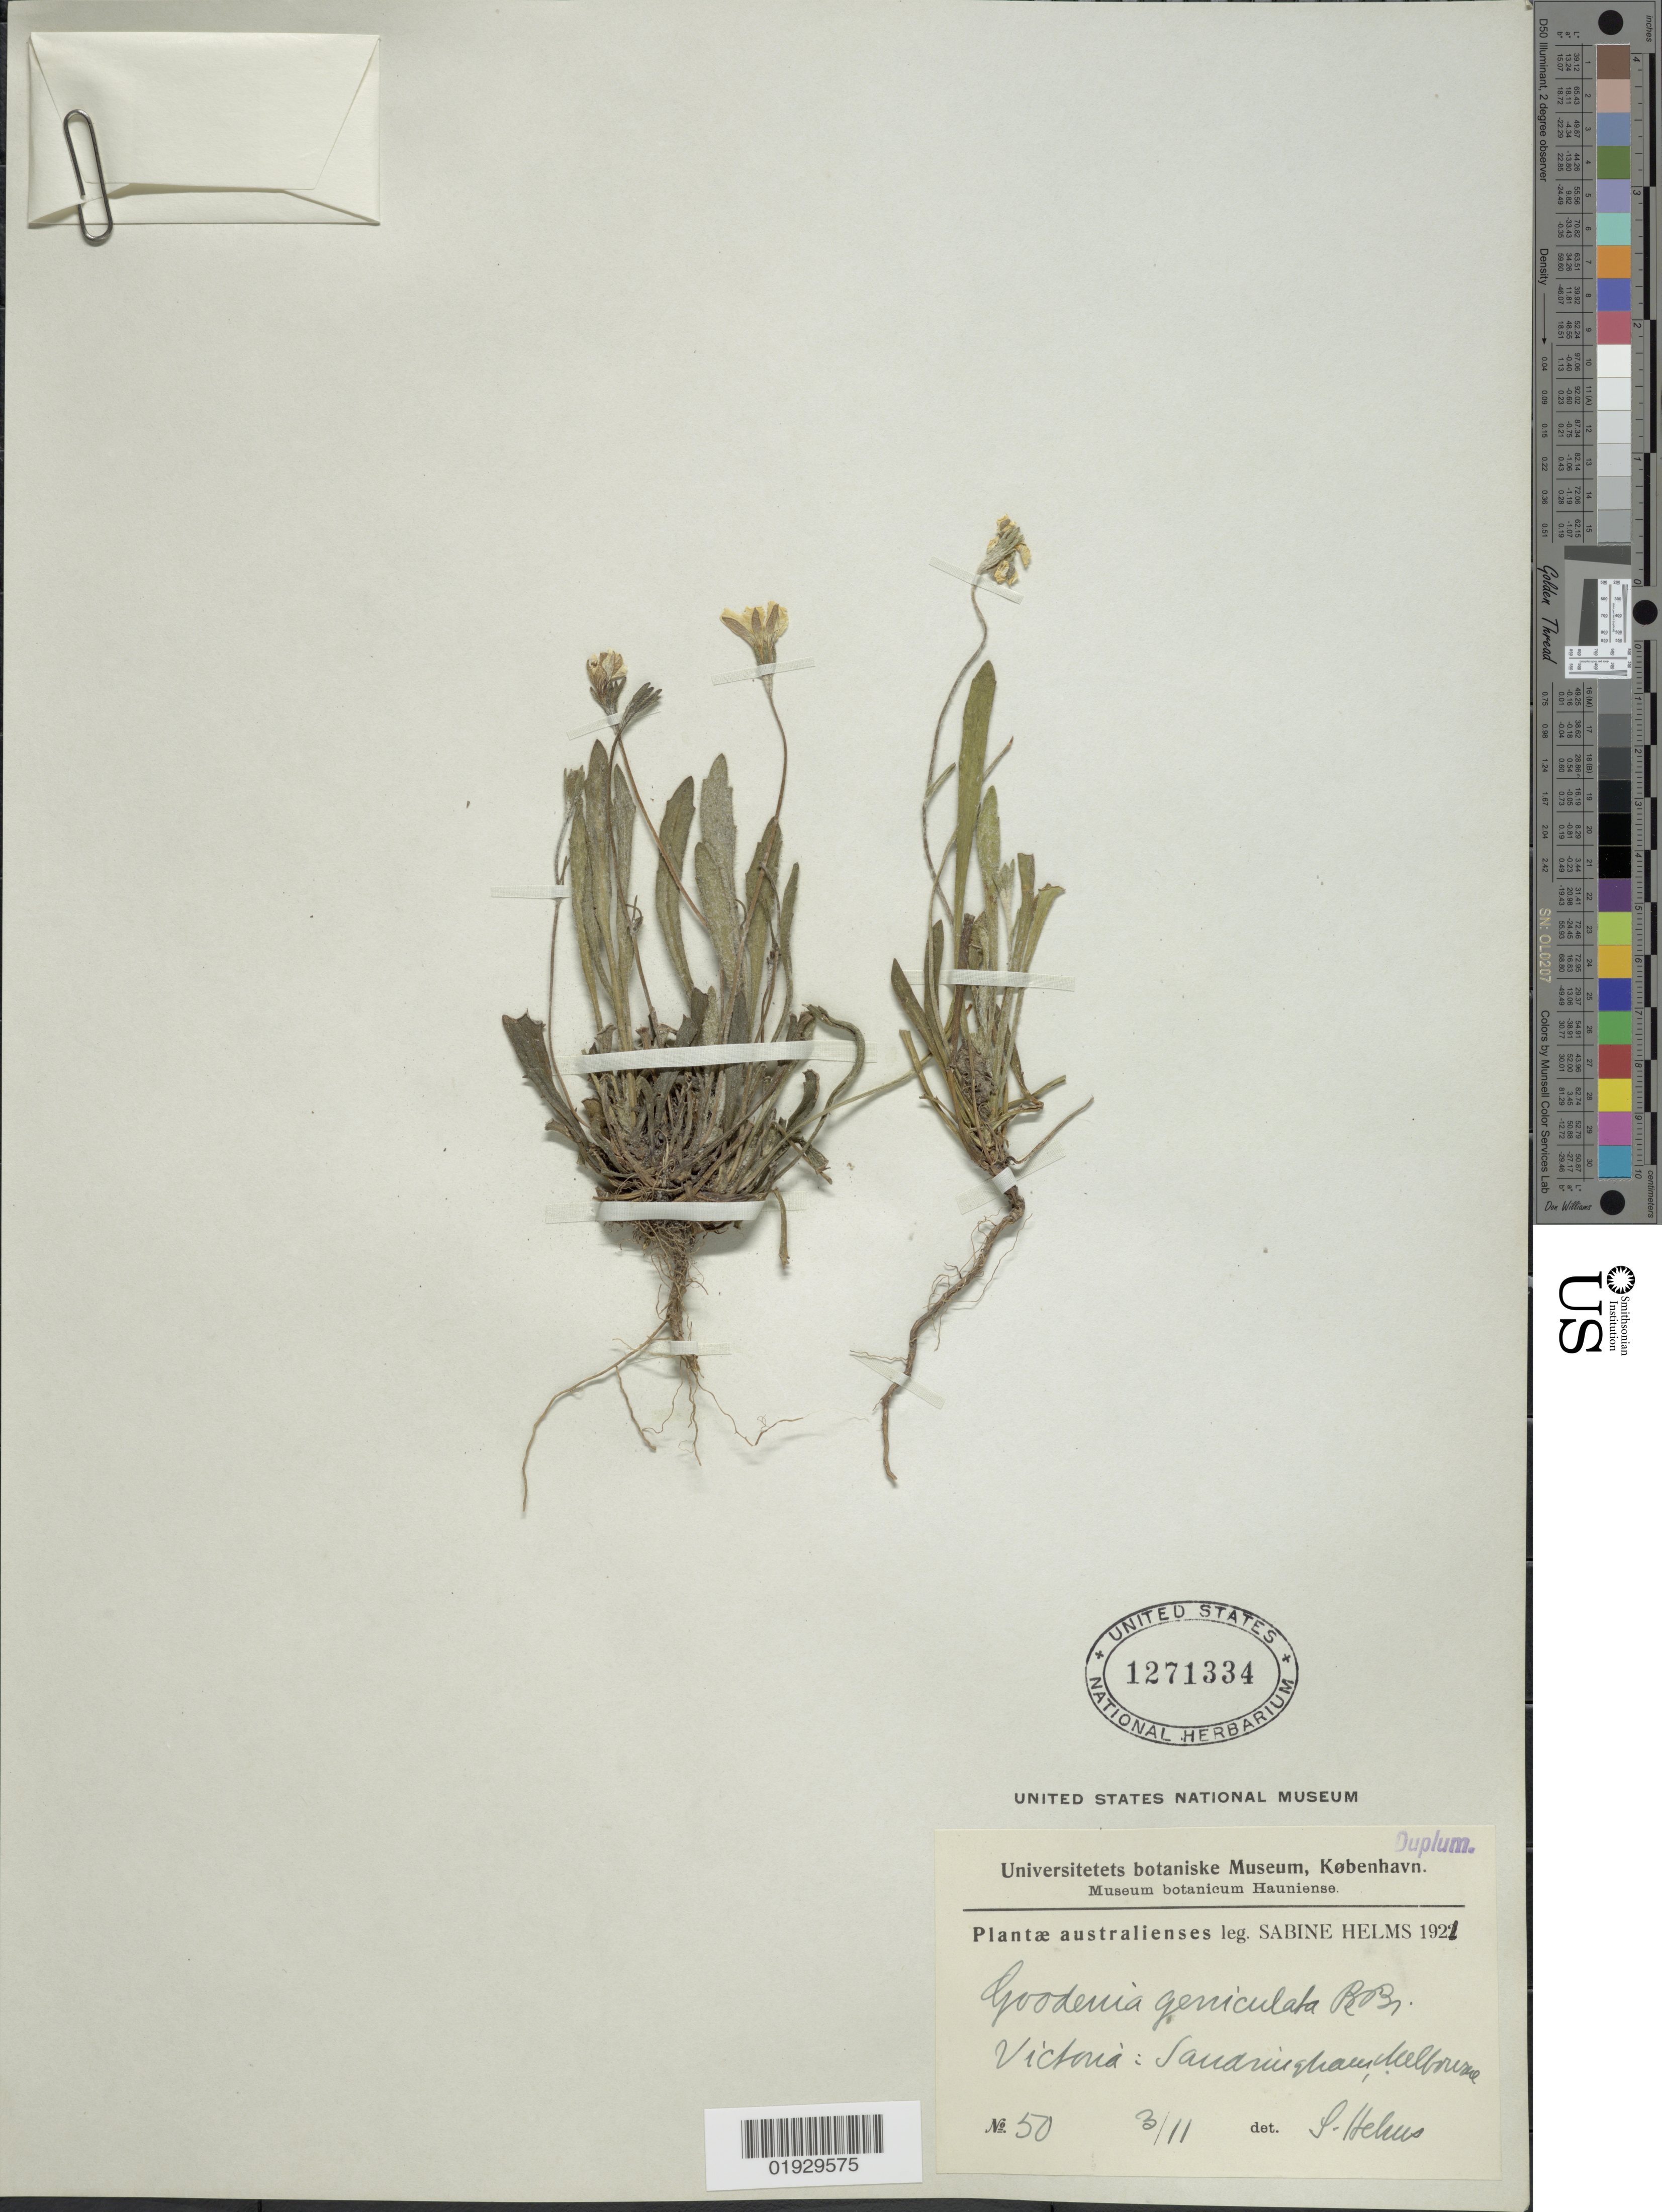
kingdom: Plantae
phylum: Tracheophyta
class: Magnoliopsida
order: Asterales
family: Goodeniaceae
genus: Goodenia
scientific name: Goodenia geniculata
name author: R. Br.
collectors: S. Helms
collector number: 50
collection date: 1921-11-03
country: Australia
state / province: Victoria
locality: Victoria: Sandringham, Melbourne.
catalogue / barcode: US 1271334